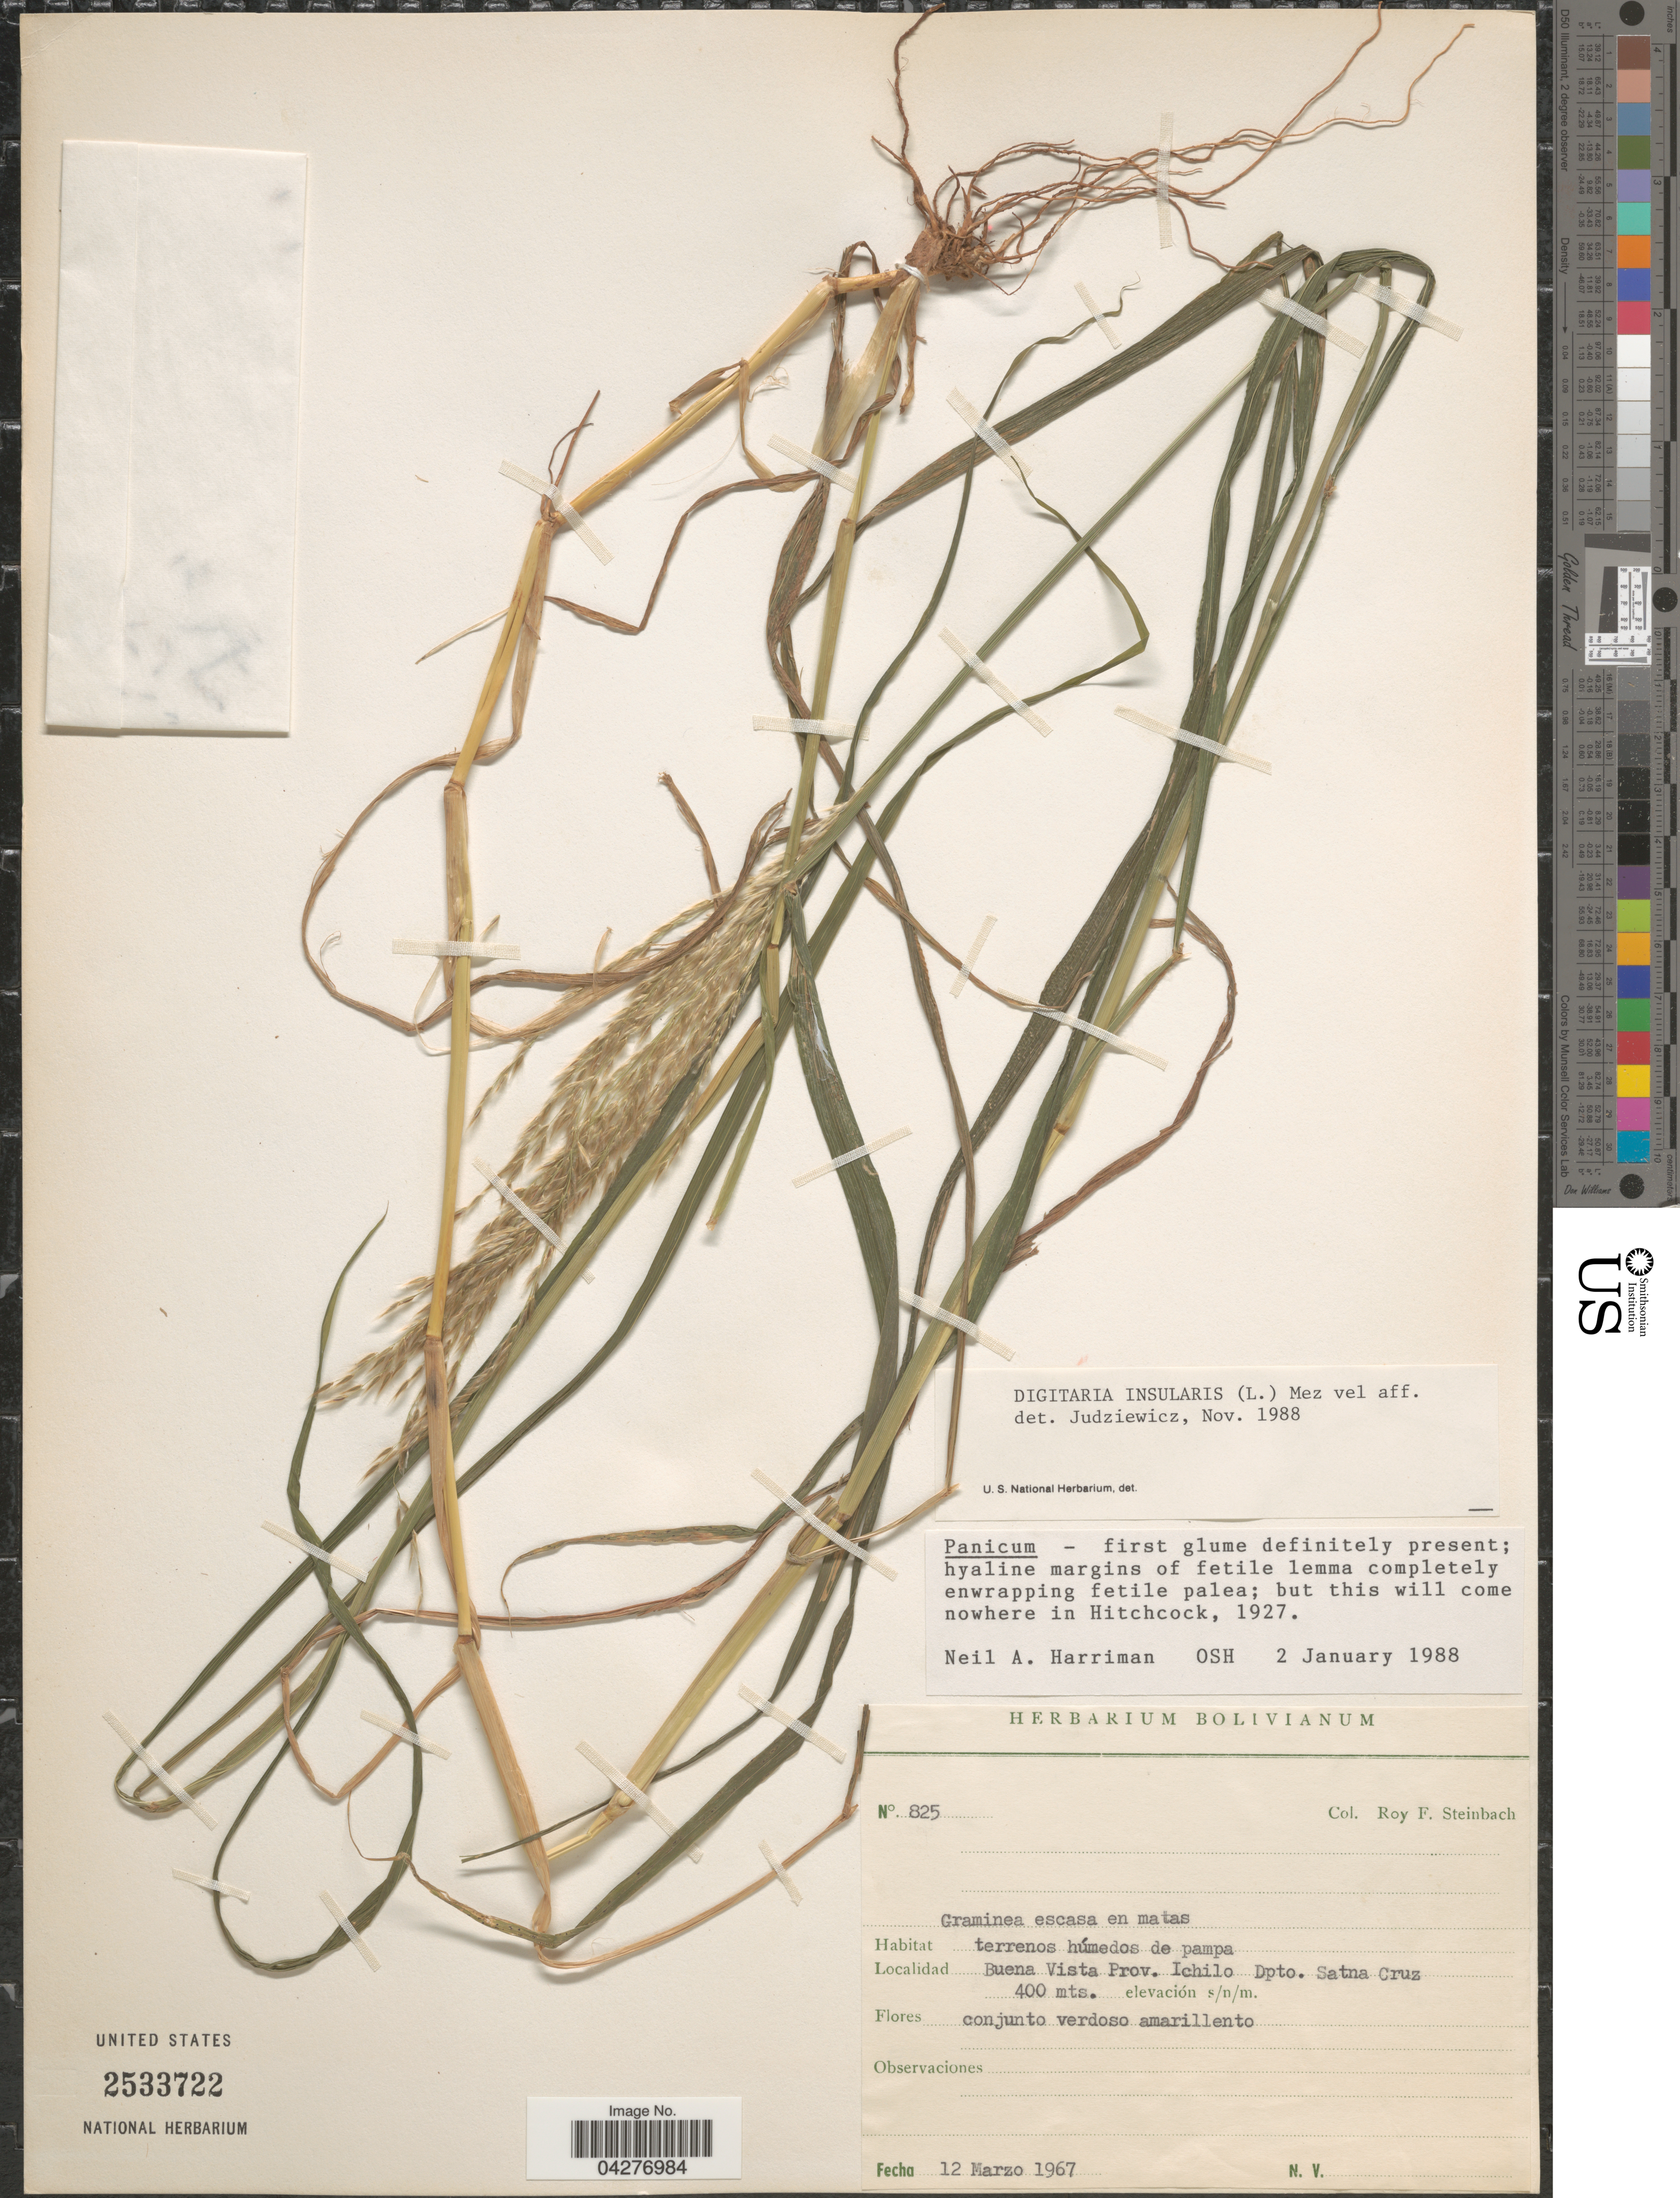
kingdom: Plantae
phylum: Tracheophyta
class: Liliopsida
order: Poales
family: Poaceae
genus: Digitaria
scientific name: Digitaria insularis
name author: (L.) Fedde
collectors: R. F. Steinbach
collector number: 825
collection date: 1967-03-12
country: Bolivia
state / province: Santa Cruz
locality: Buena Vista Prov. Ichilo Dpto. Santa Cruz.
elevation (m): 400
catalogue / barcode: US 2533722